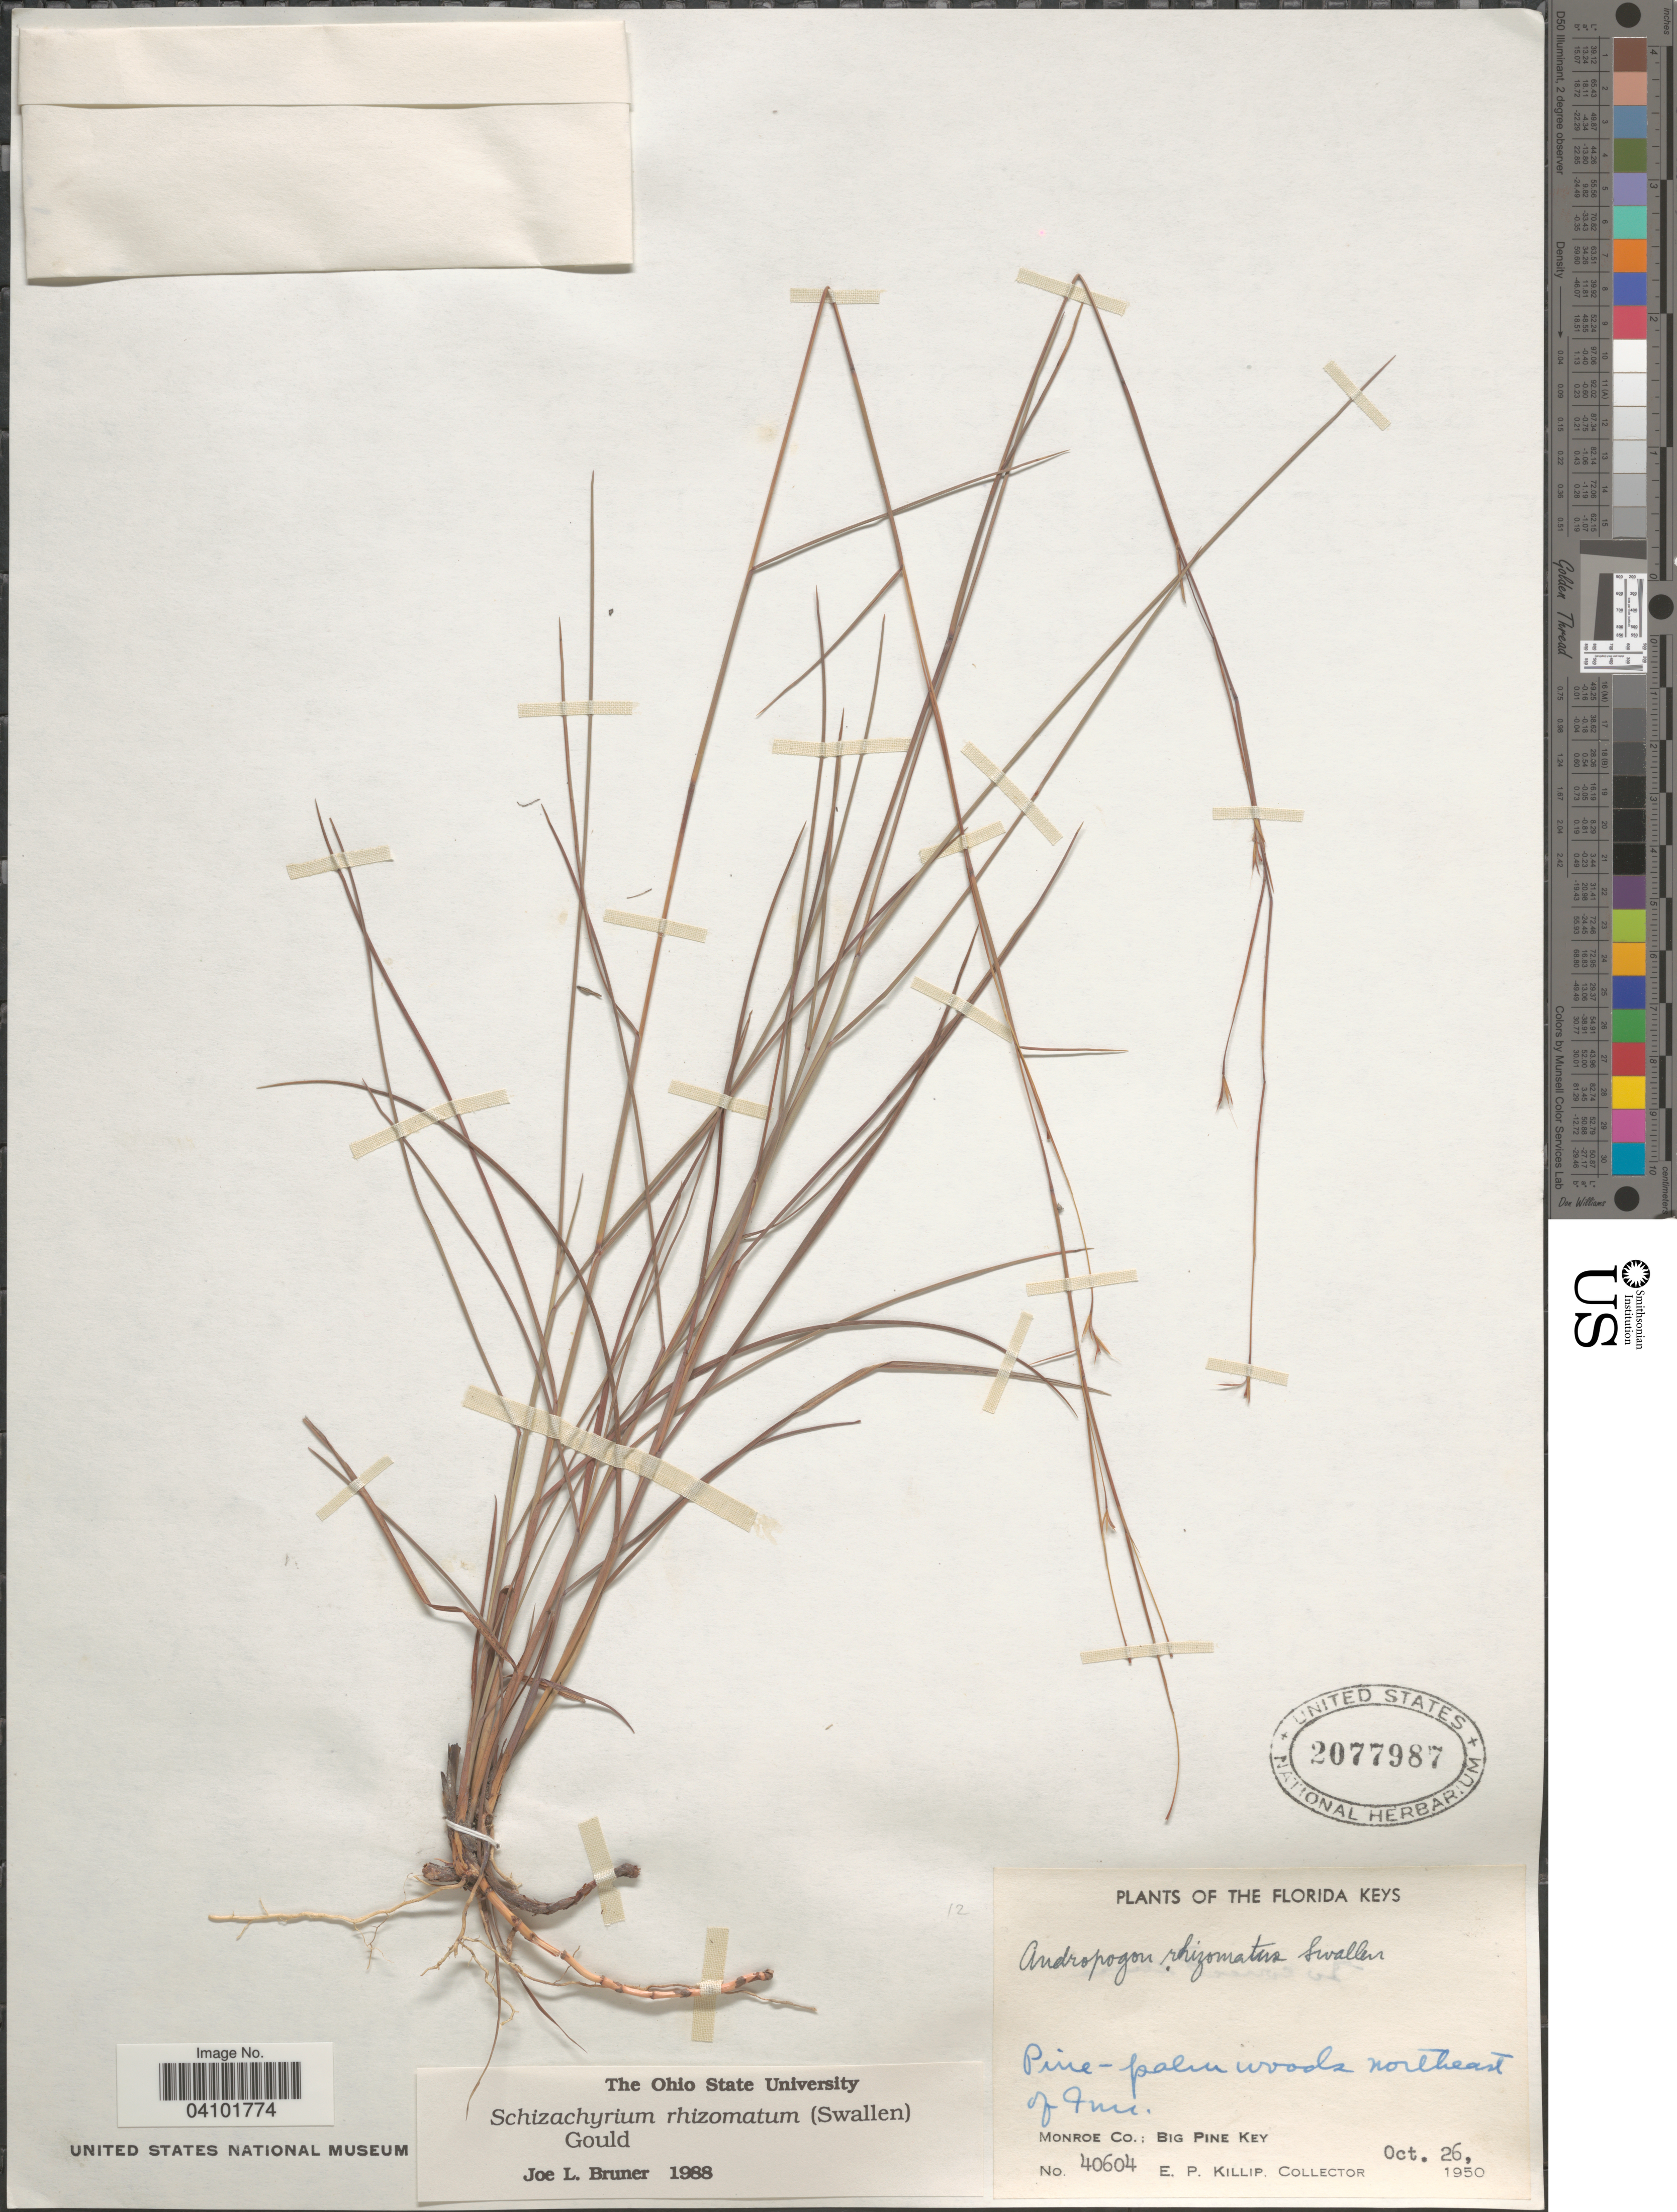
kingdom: Plantae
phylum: Tracheophyta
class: Liliopsida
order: Poales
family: Poaceae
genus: Schizachyrium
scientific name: Schizachyrium rhizomatum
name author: (Swallen) Gould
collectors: E. P. Killip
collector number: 40604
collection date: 1950-10-26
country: United States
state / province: Florida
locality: The Florida Keys. Northeast of Inn. Monroe Co.: Big Pine Key.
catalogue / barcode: US 2077987